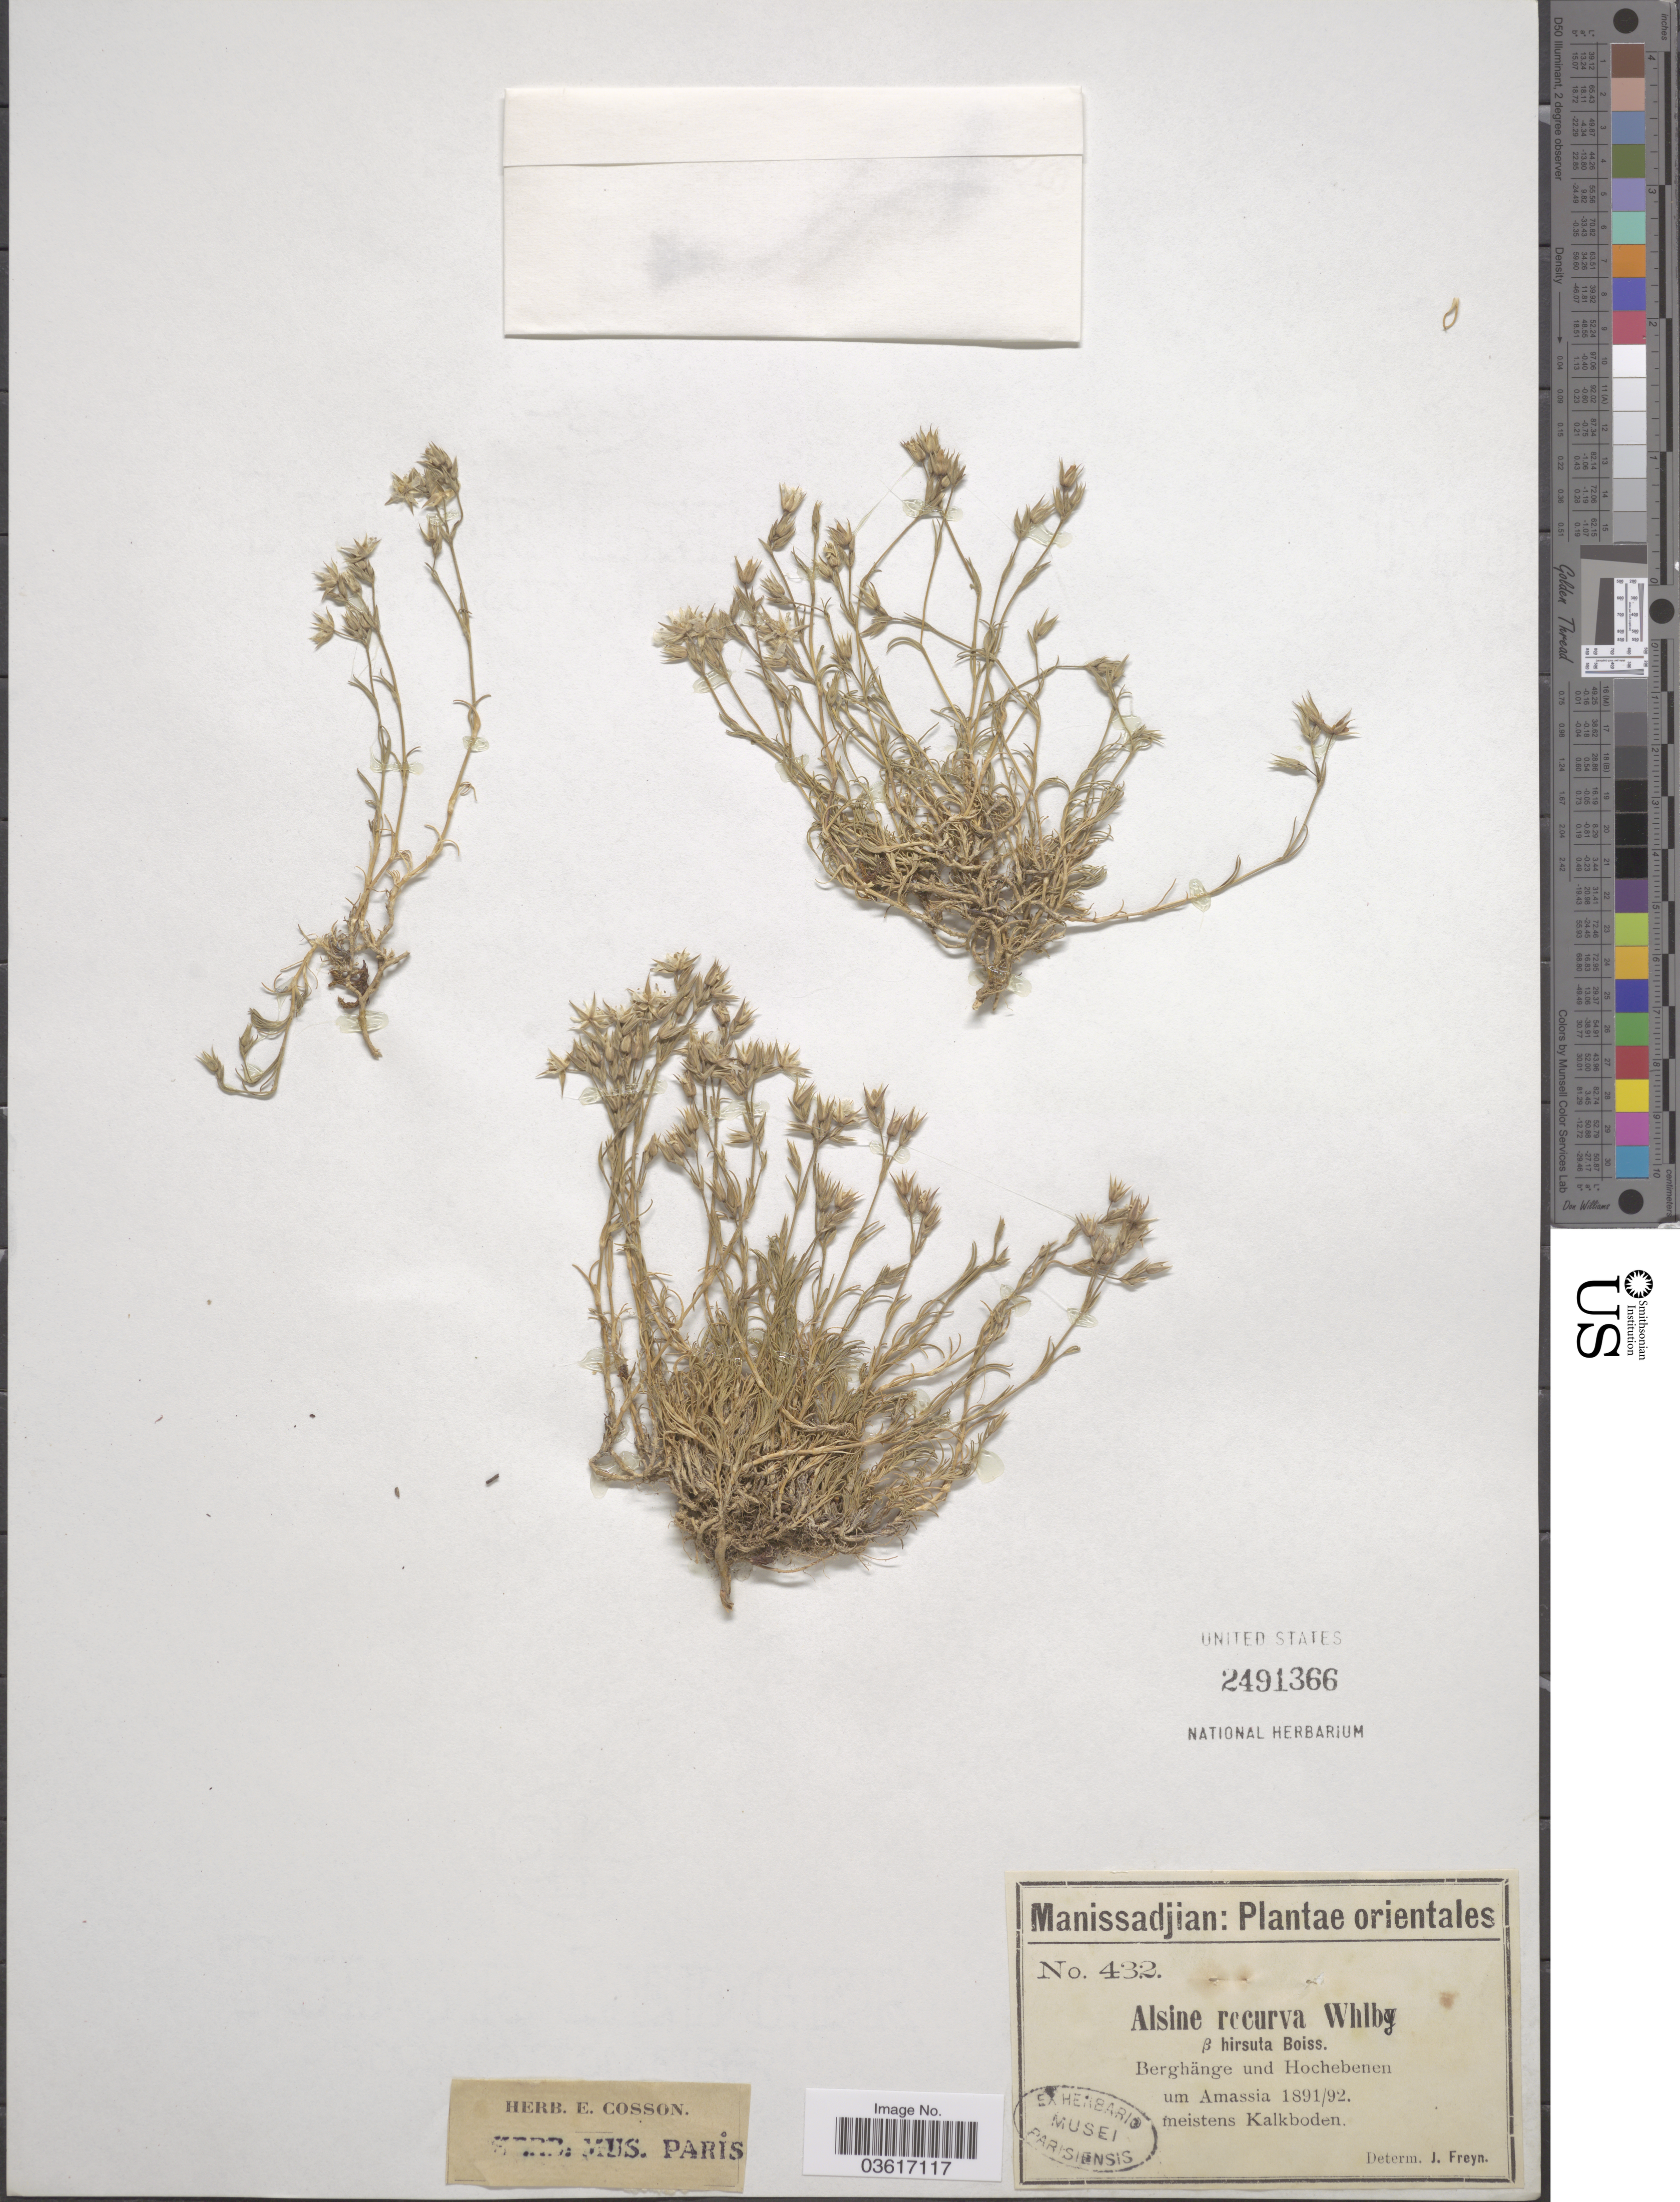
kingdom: Plantae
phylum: Tracheophyta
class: Magnoliopsida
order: Caryophyllales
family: Caryophyllaceae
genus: Minuartia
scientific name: Minuartia recurva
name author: (All.) Schinz & Thell.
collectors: -. Manissadjian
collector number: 432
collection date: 1891/1892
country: Turkey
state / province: Amasya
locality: Orientales. Berghänge und Hochebenen um Amassia.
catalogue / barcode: US 2491366